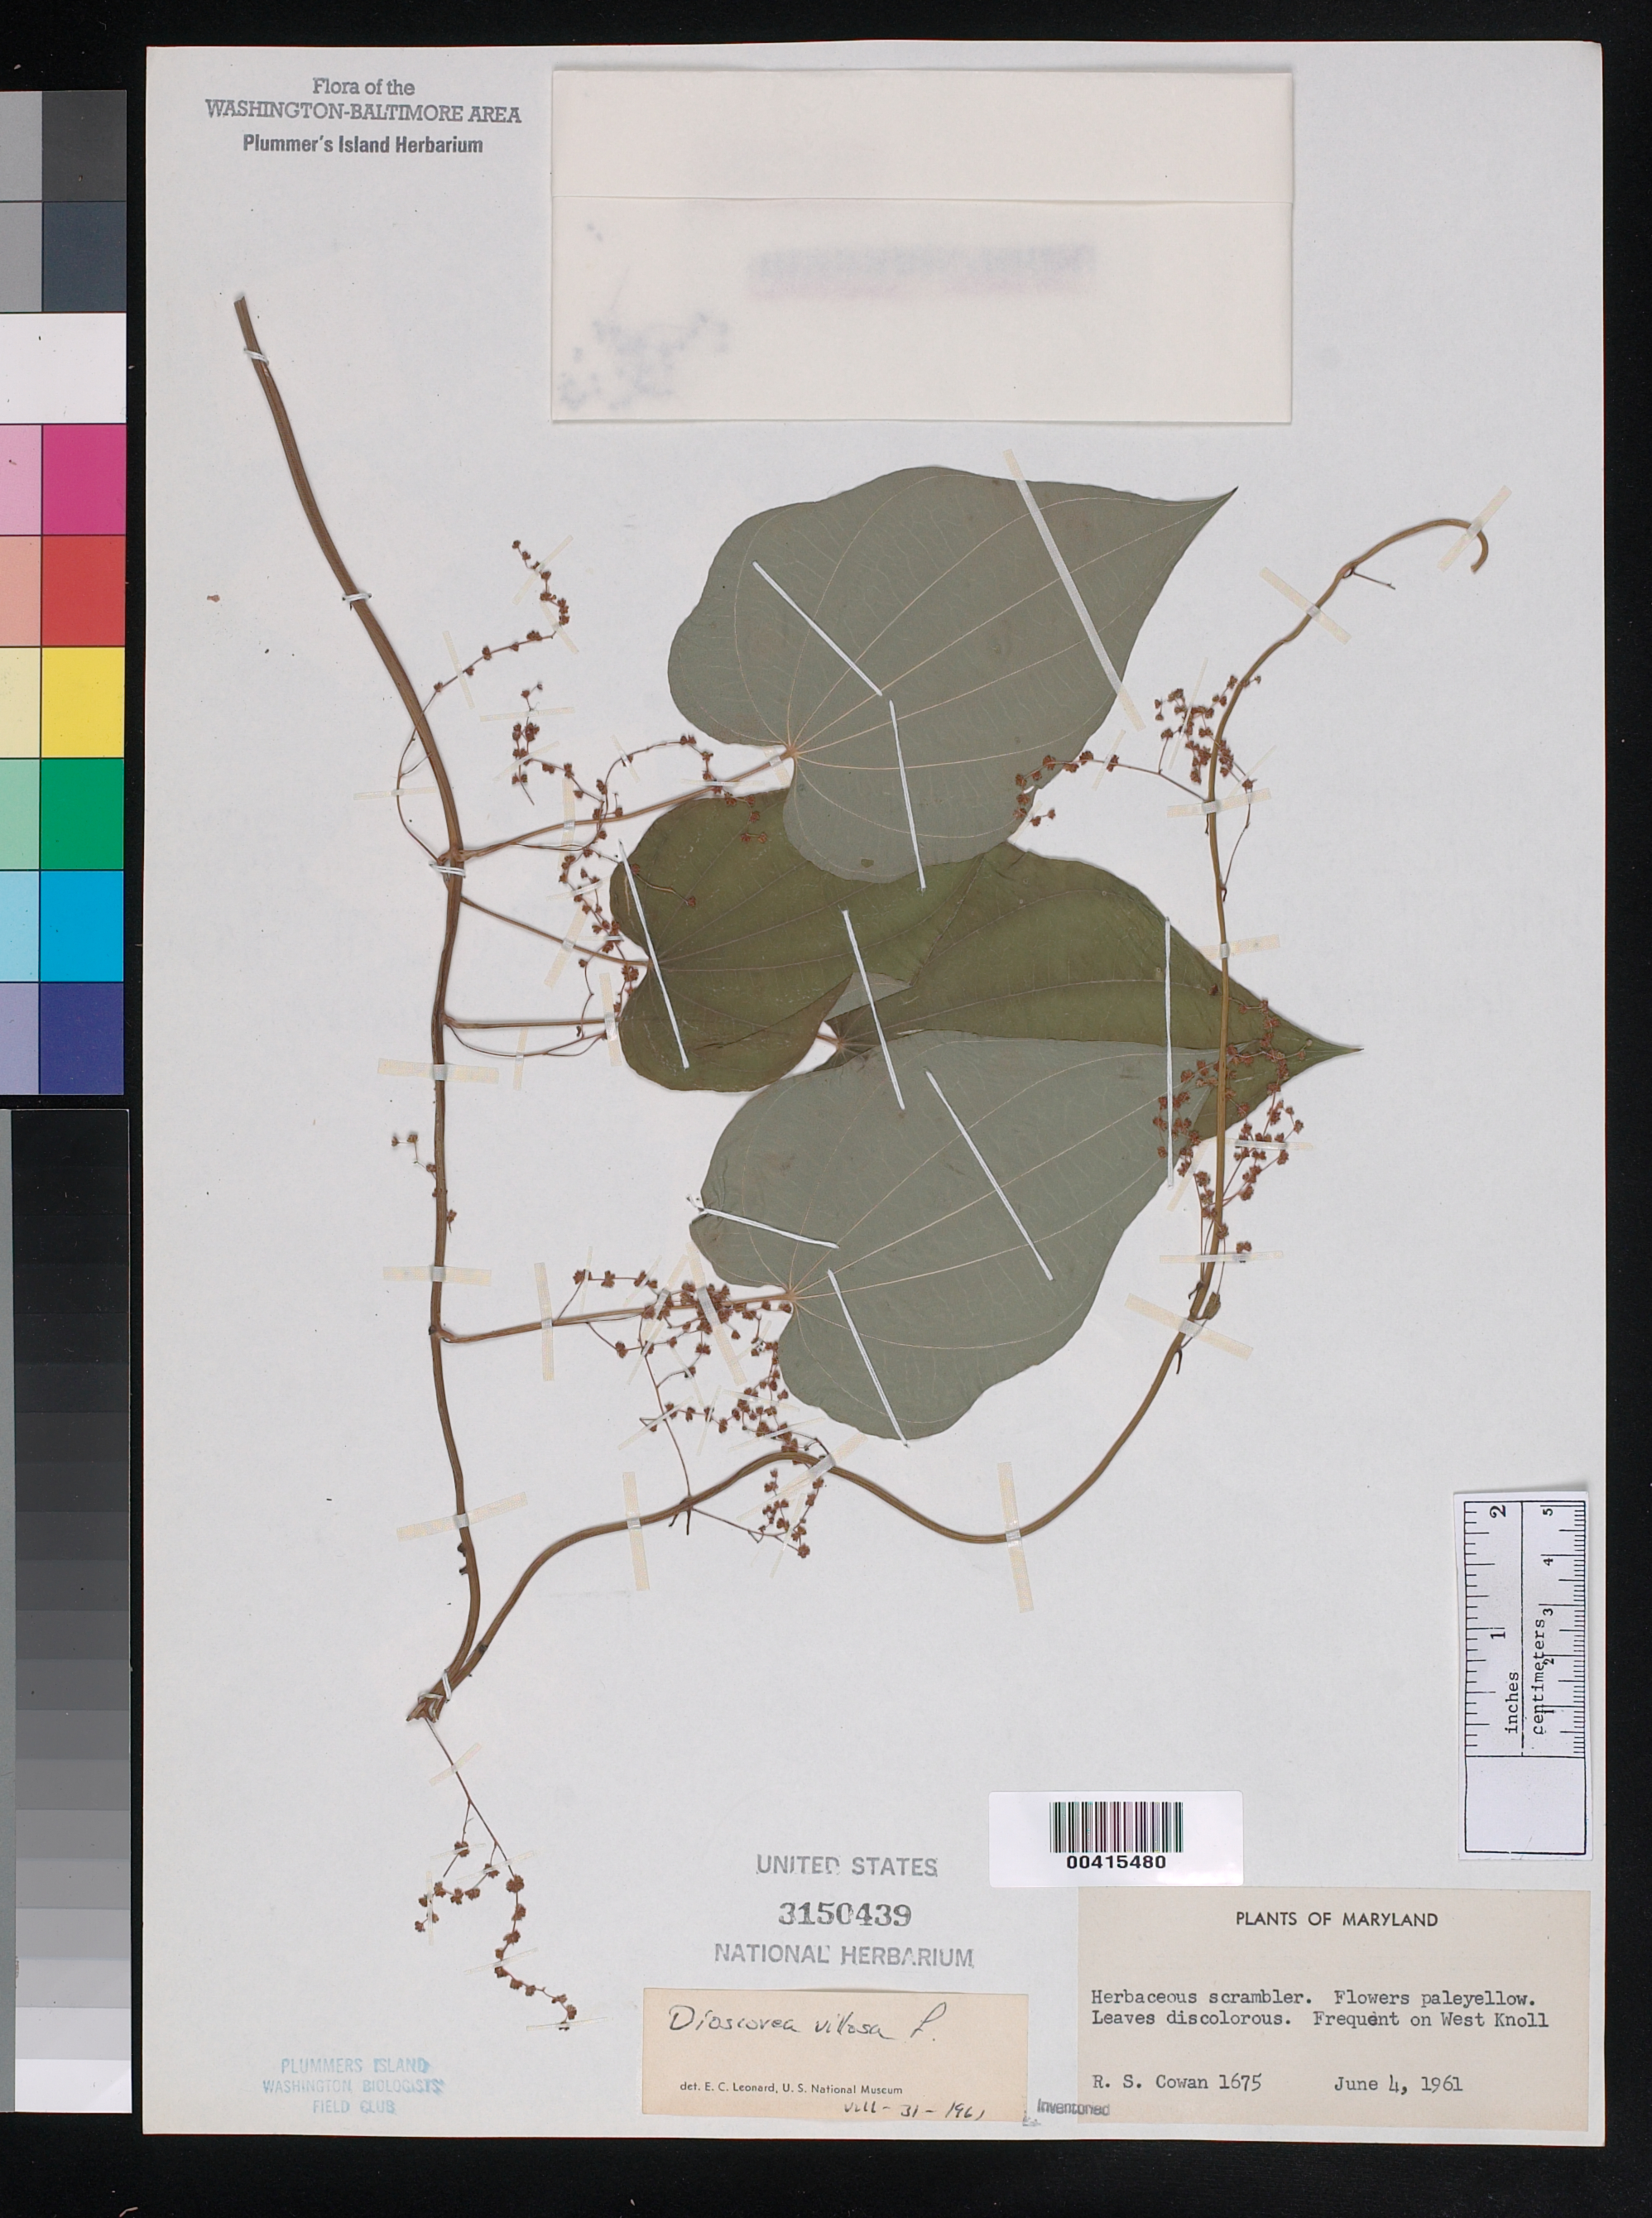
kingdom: Plantae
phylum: Tracheophyta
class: Liliopsida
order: Dioscoreales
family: Dioscoreaceae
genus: Dioscorea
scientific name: Dioscorea villosa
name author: L.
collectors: R. S. Cowan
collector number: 1675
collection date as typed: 04 Jun 1961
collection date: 1961-06-04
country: United States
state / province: Maryland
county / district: Montgomery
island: Plummers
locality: Plummer's Island; west knoll C. & O. Canal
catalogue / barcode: US 3150439